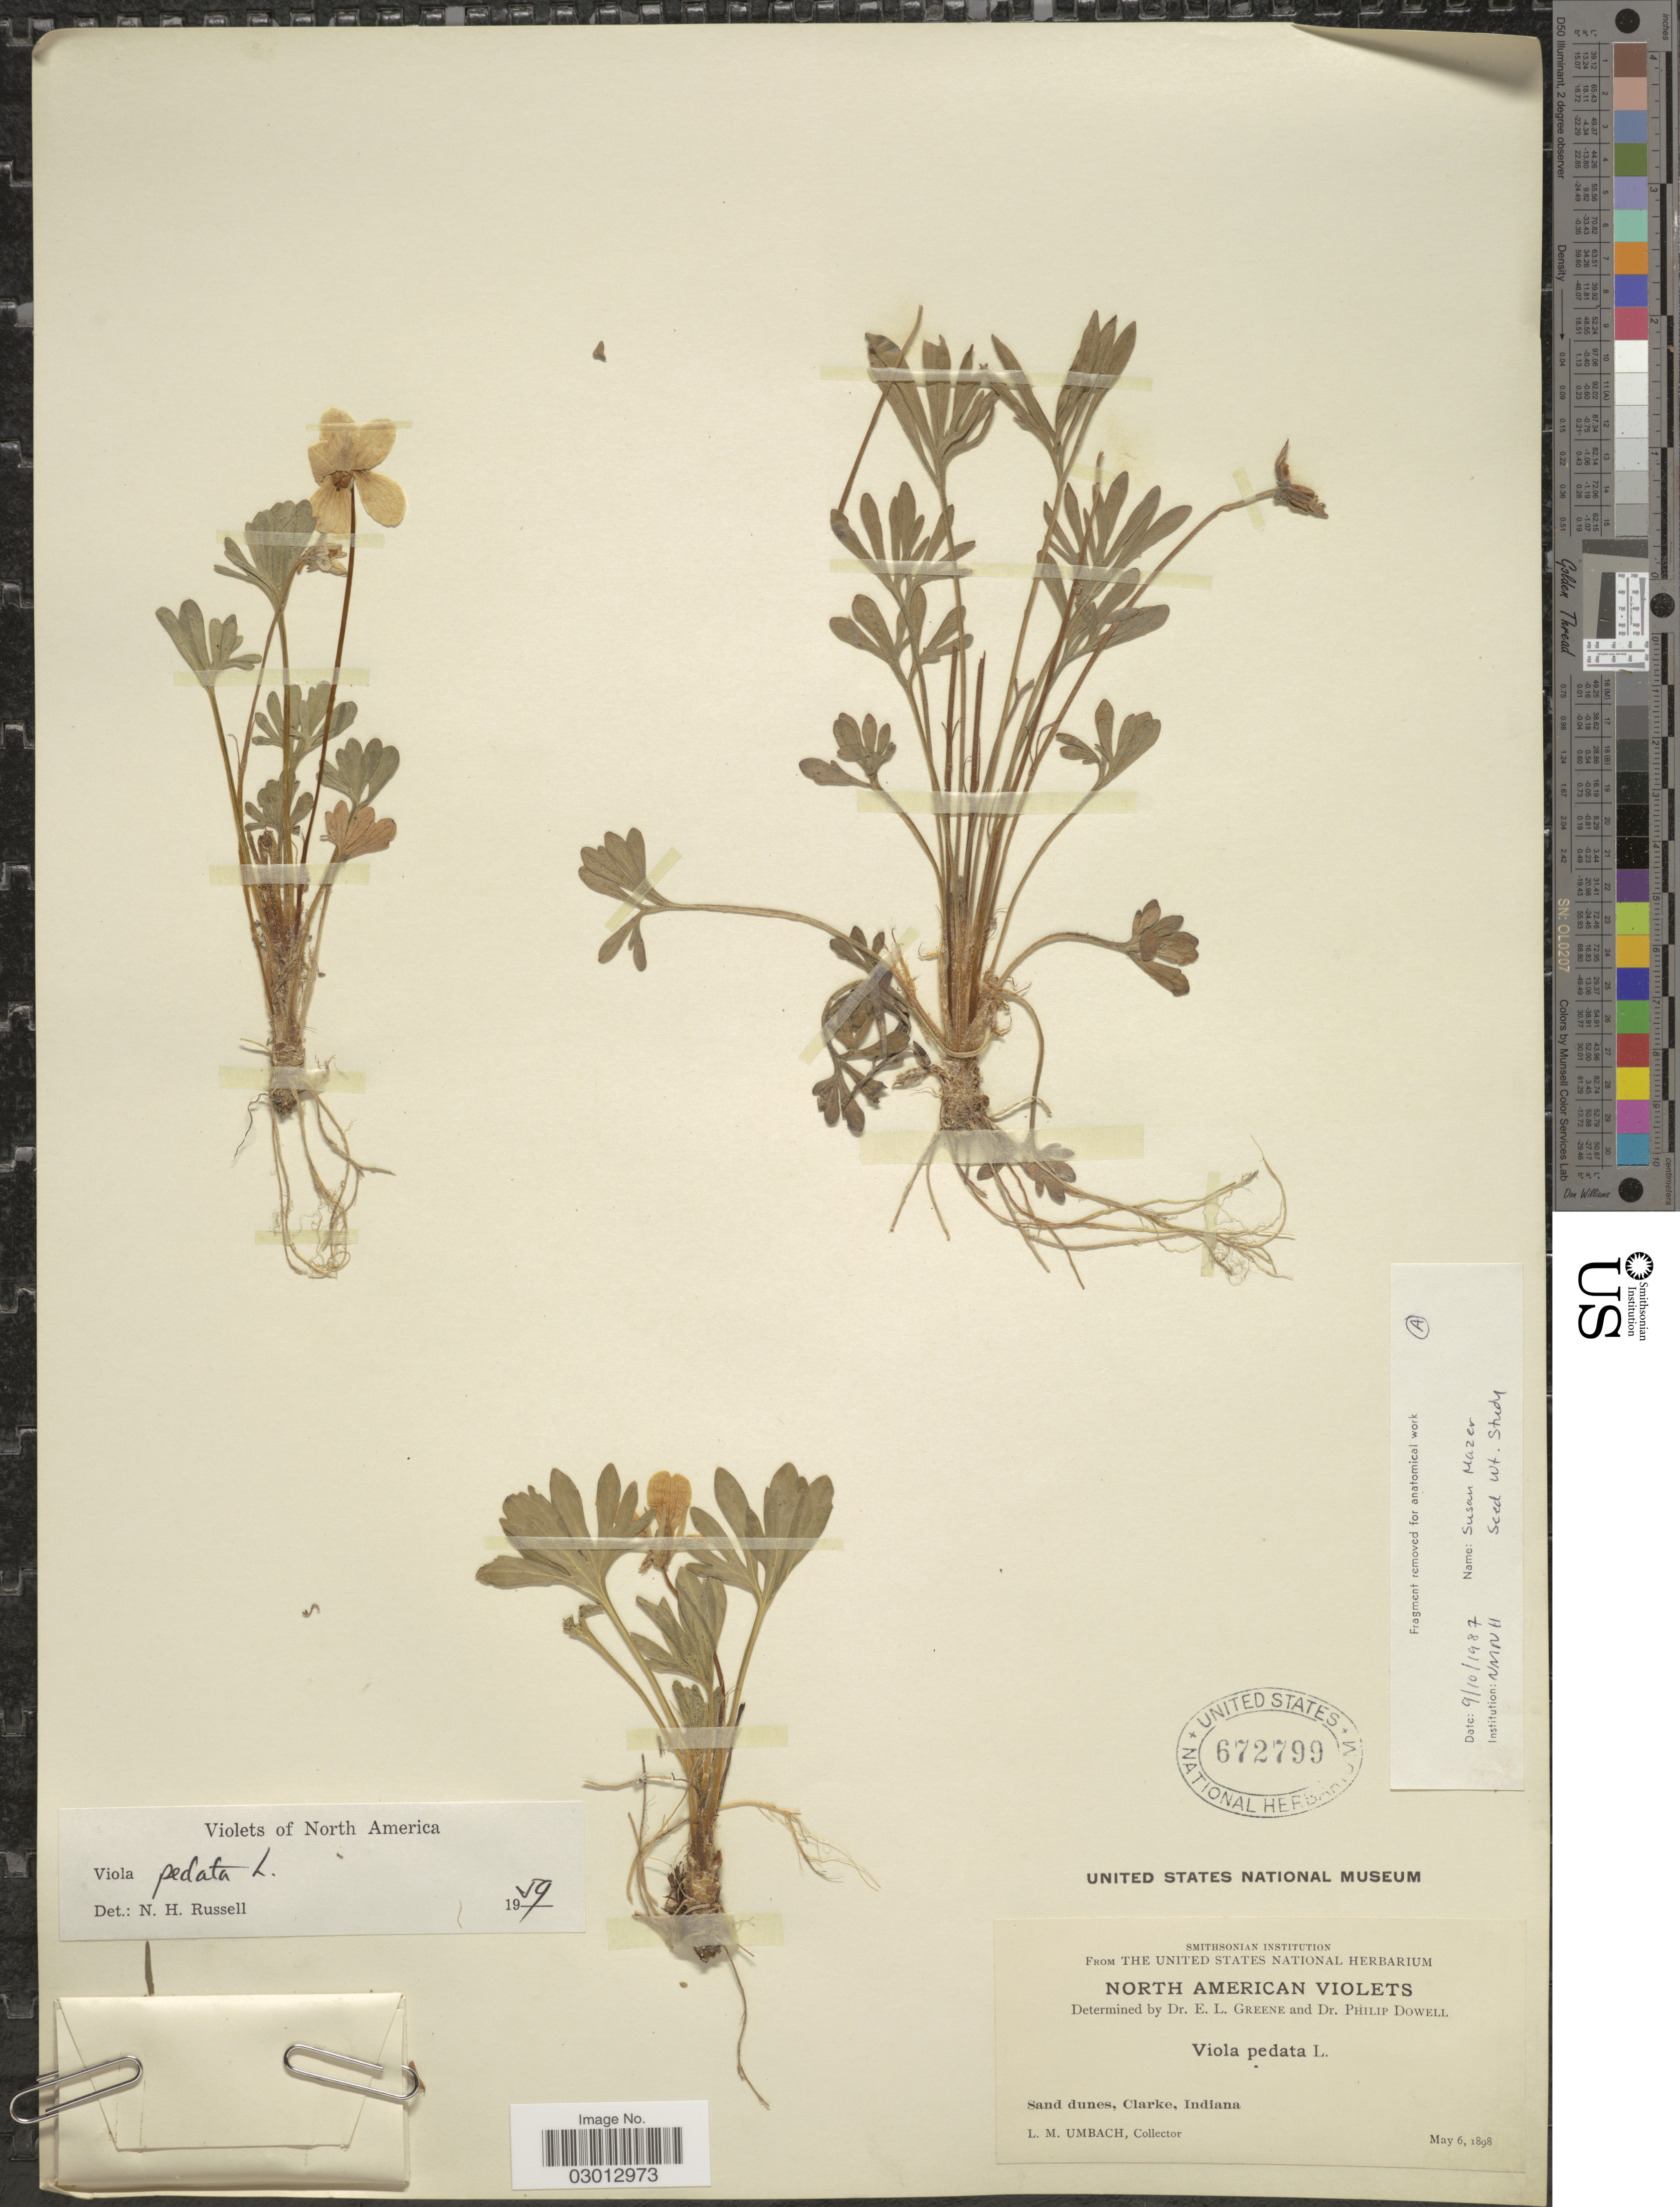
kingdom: Plantae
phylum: Tracheophyta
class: Magnoliopsida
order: Malpighiales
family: Violaceae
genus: Viola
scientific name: Viola pedata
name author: L.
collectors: L. M. Umbach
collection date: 1898-05-06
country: United States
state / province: Indiana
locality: Sand dunes, Clarke.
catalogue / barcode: US 672799